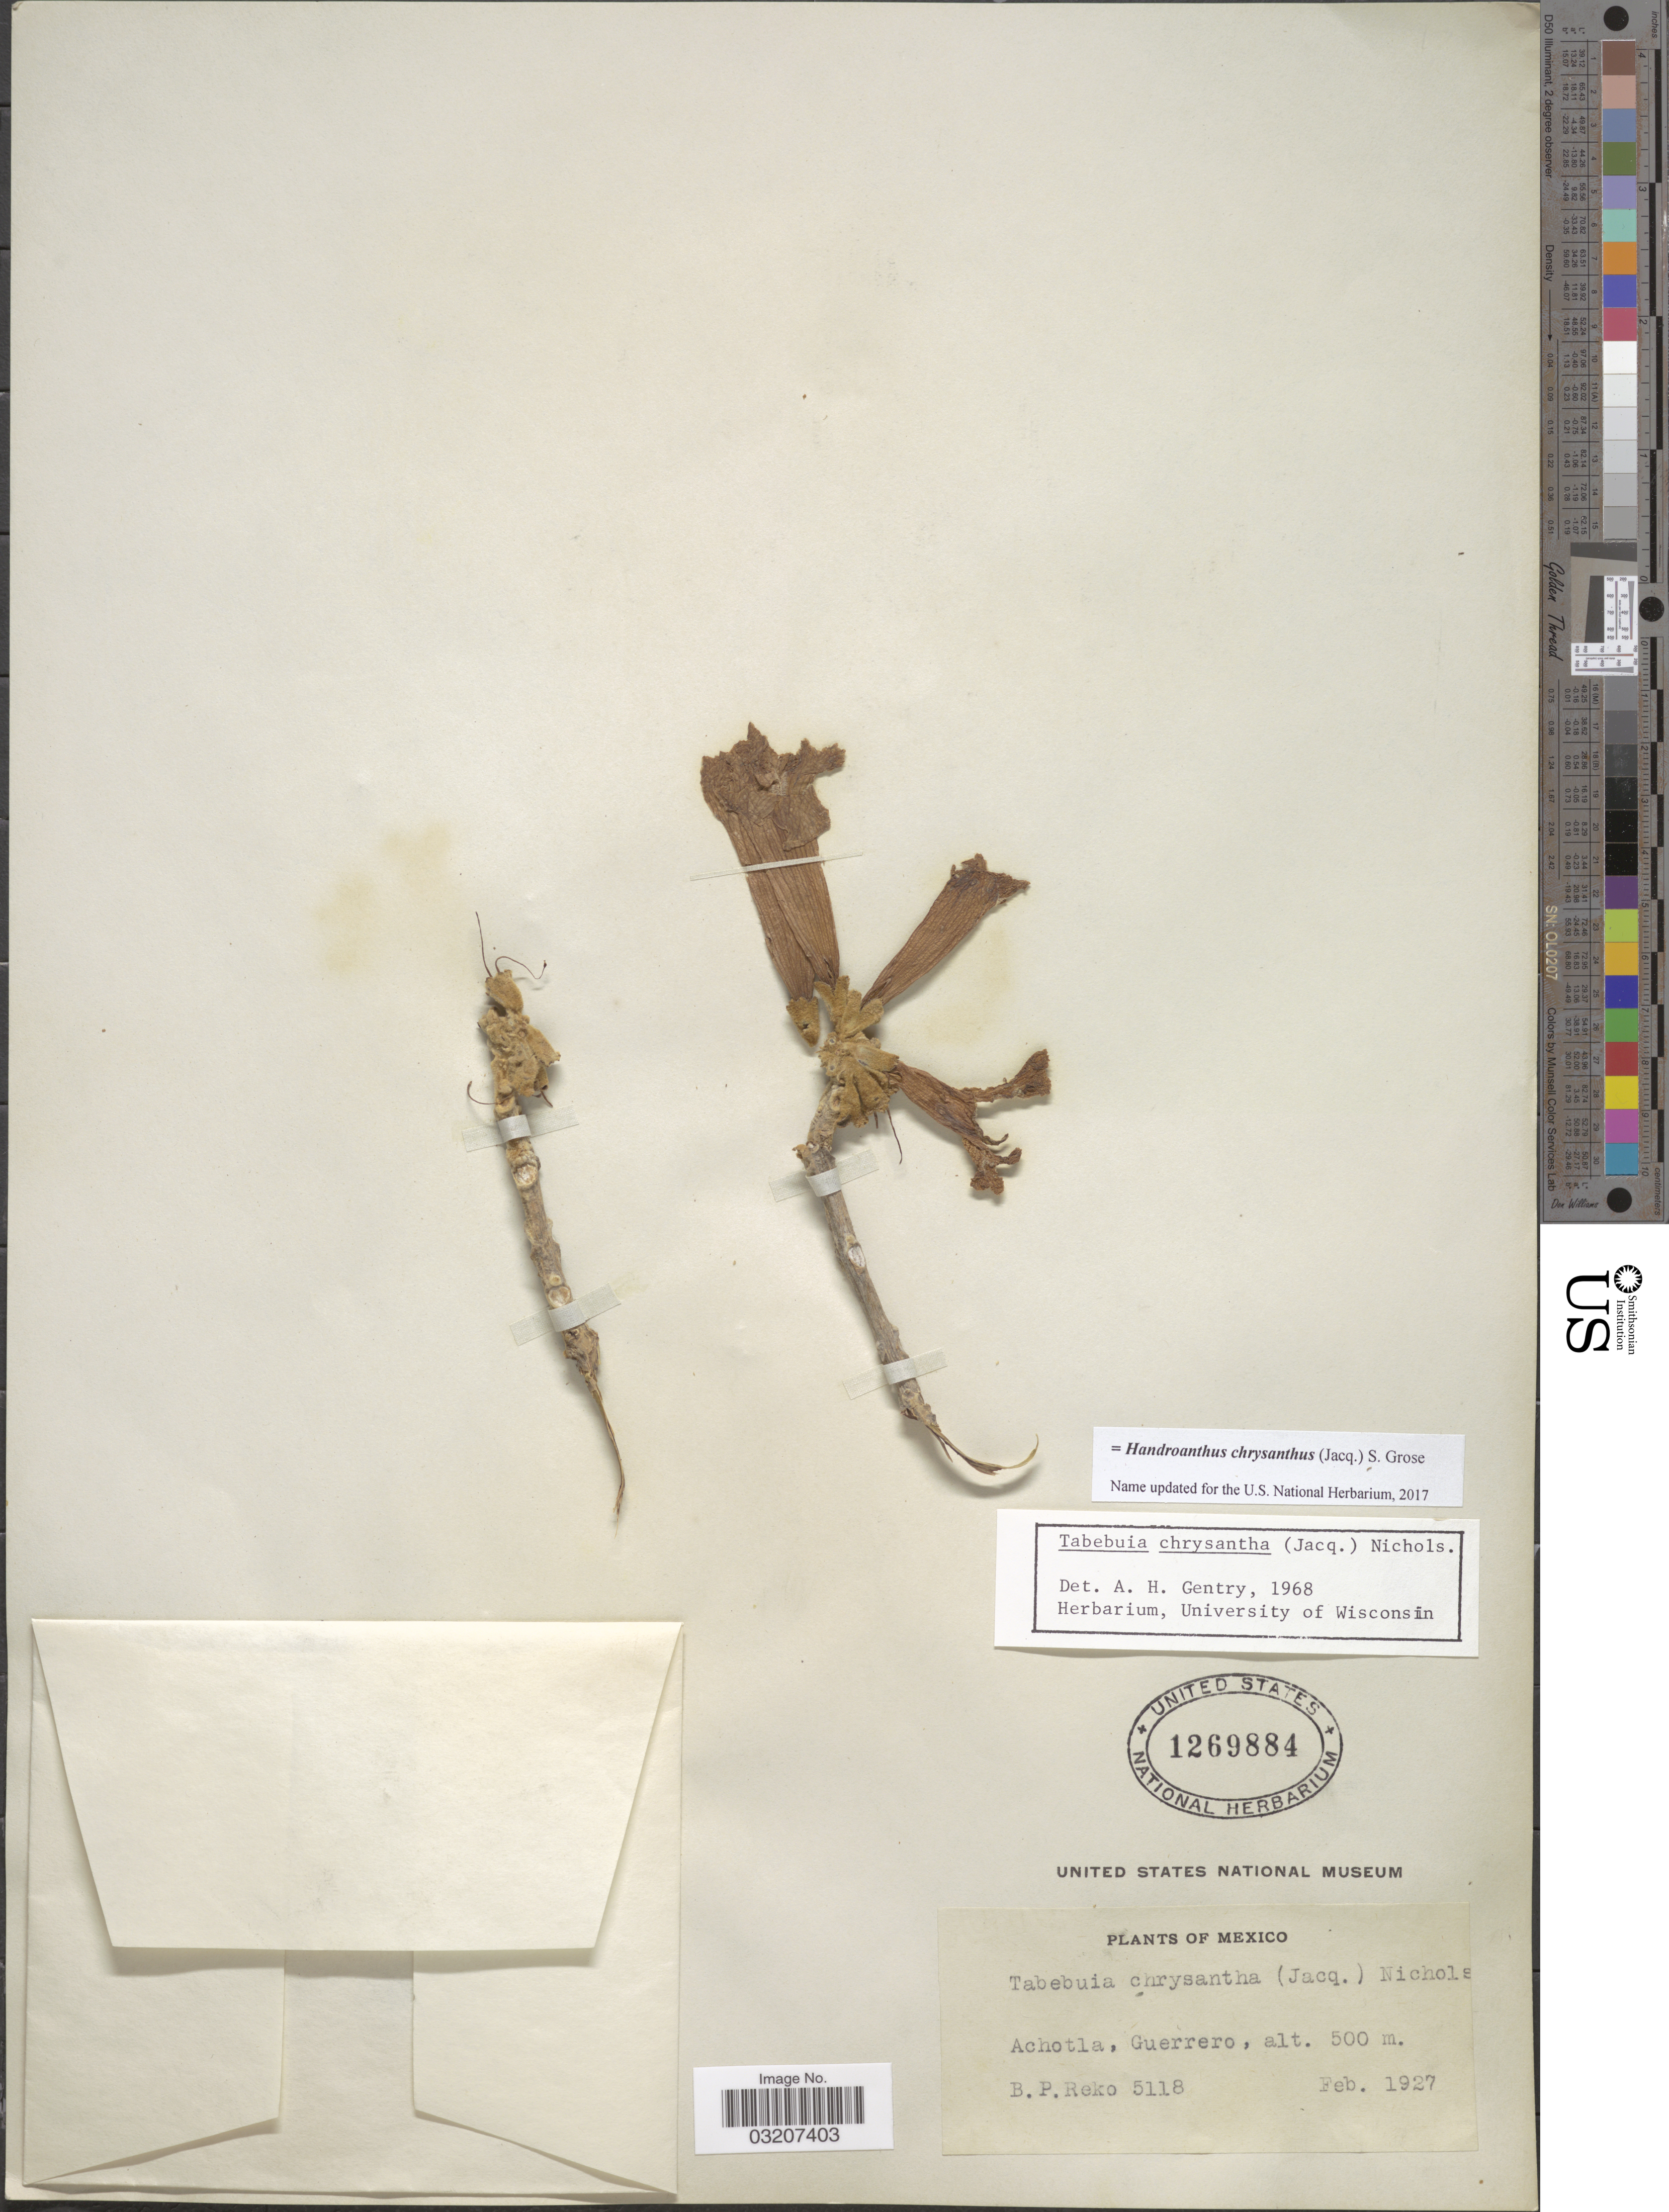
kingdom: Plantae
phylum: Tracheophyta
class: Magnoliopsida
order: Lamiales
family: Bignoniaceae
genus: Handroanthus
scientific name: Handroanthus chrysanthus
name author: (Jacq.) S.O. Grose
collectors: B. P. Reko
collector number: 5118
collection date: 1927-02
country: Mexico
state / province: Guerrero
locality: Achotla.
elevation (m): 500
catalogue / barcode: US 1269884